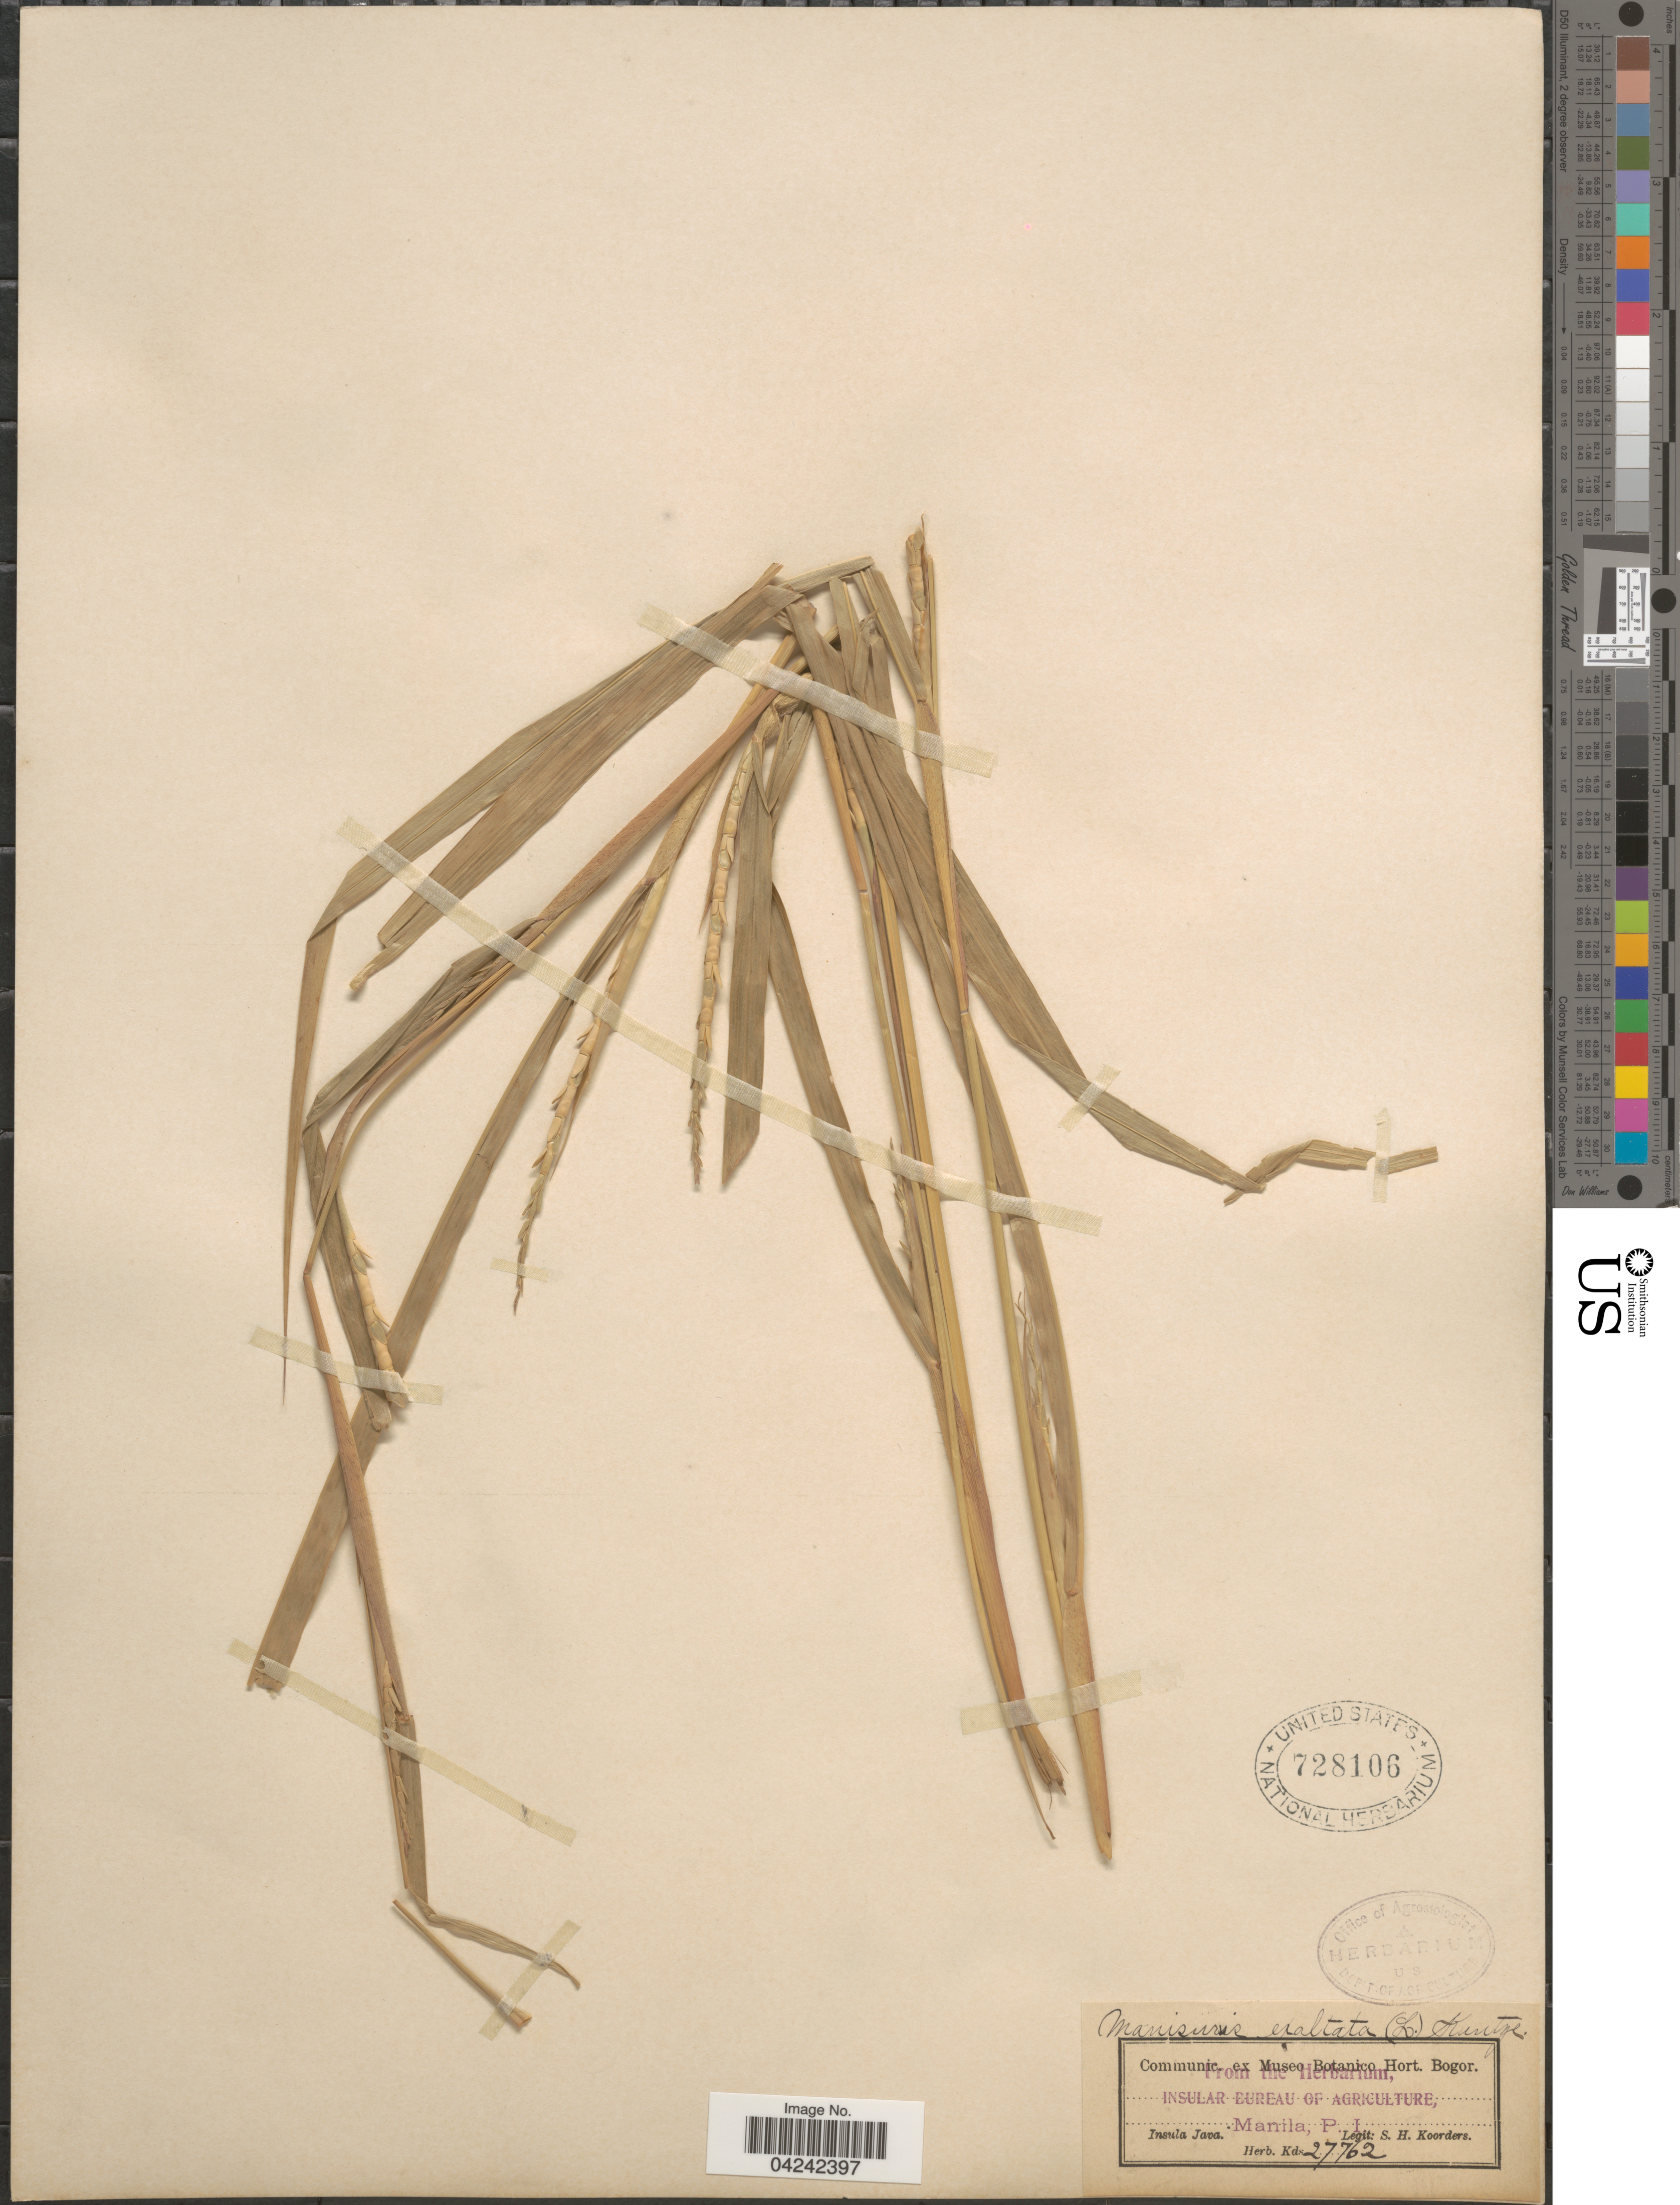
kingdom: Plantae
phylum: Tracheophyta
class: Liliopsida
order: Poales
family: Poaceae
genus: Rottboellia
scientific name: Rottboellia cochinchinensis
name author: (Lour.) Clayton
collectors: S. H. Koorders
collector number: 27762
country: Indonesia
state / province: Java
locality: Insula Java.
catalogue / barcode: US 728106